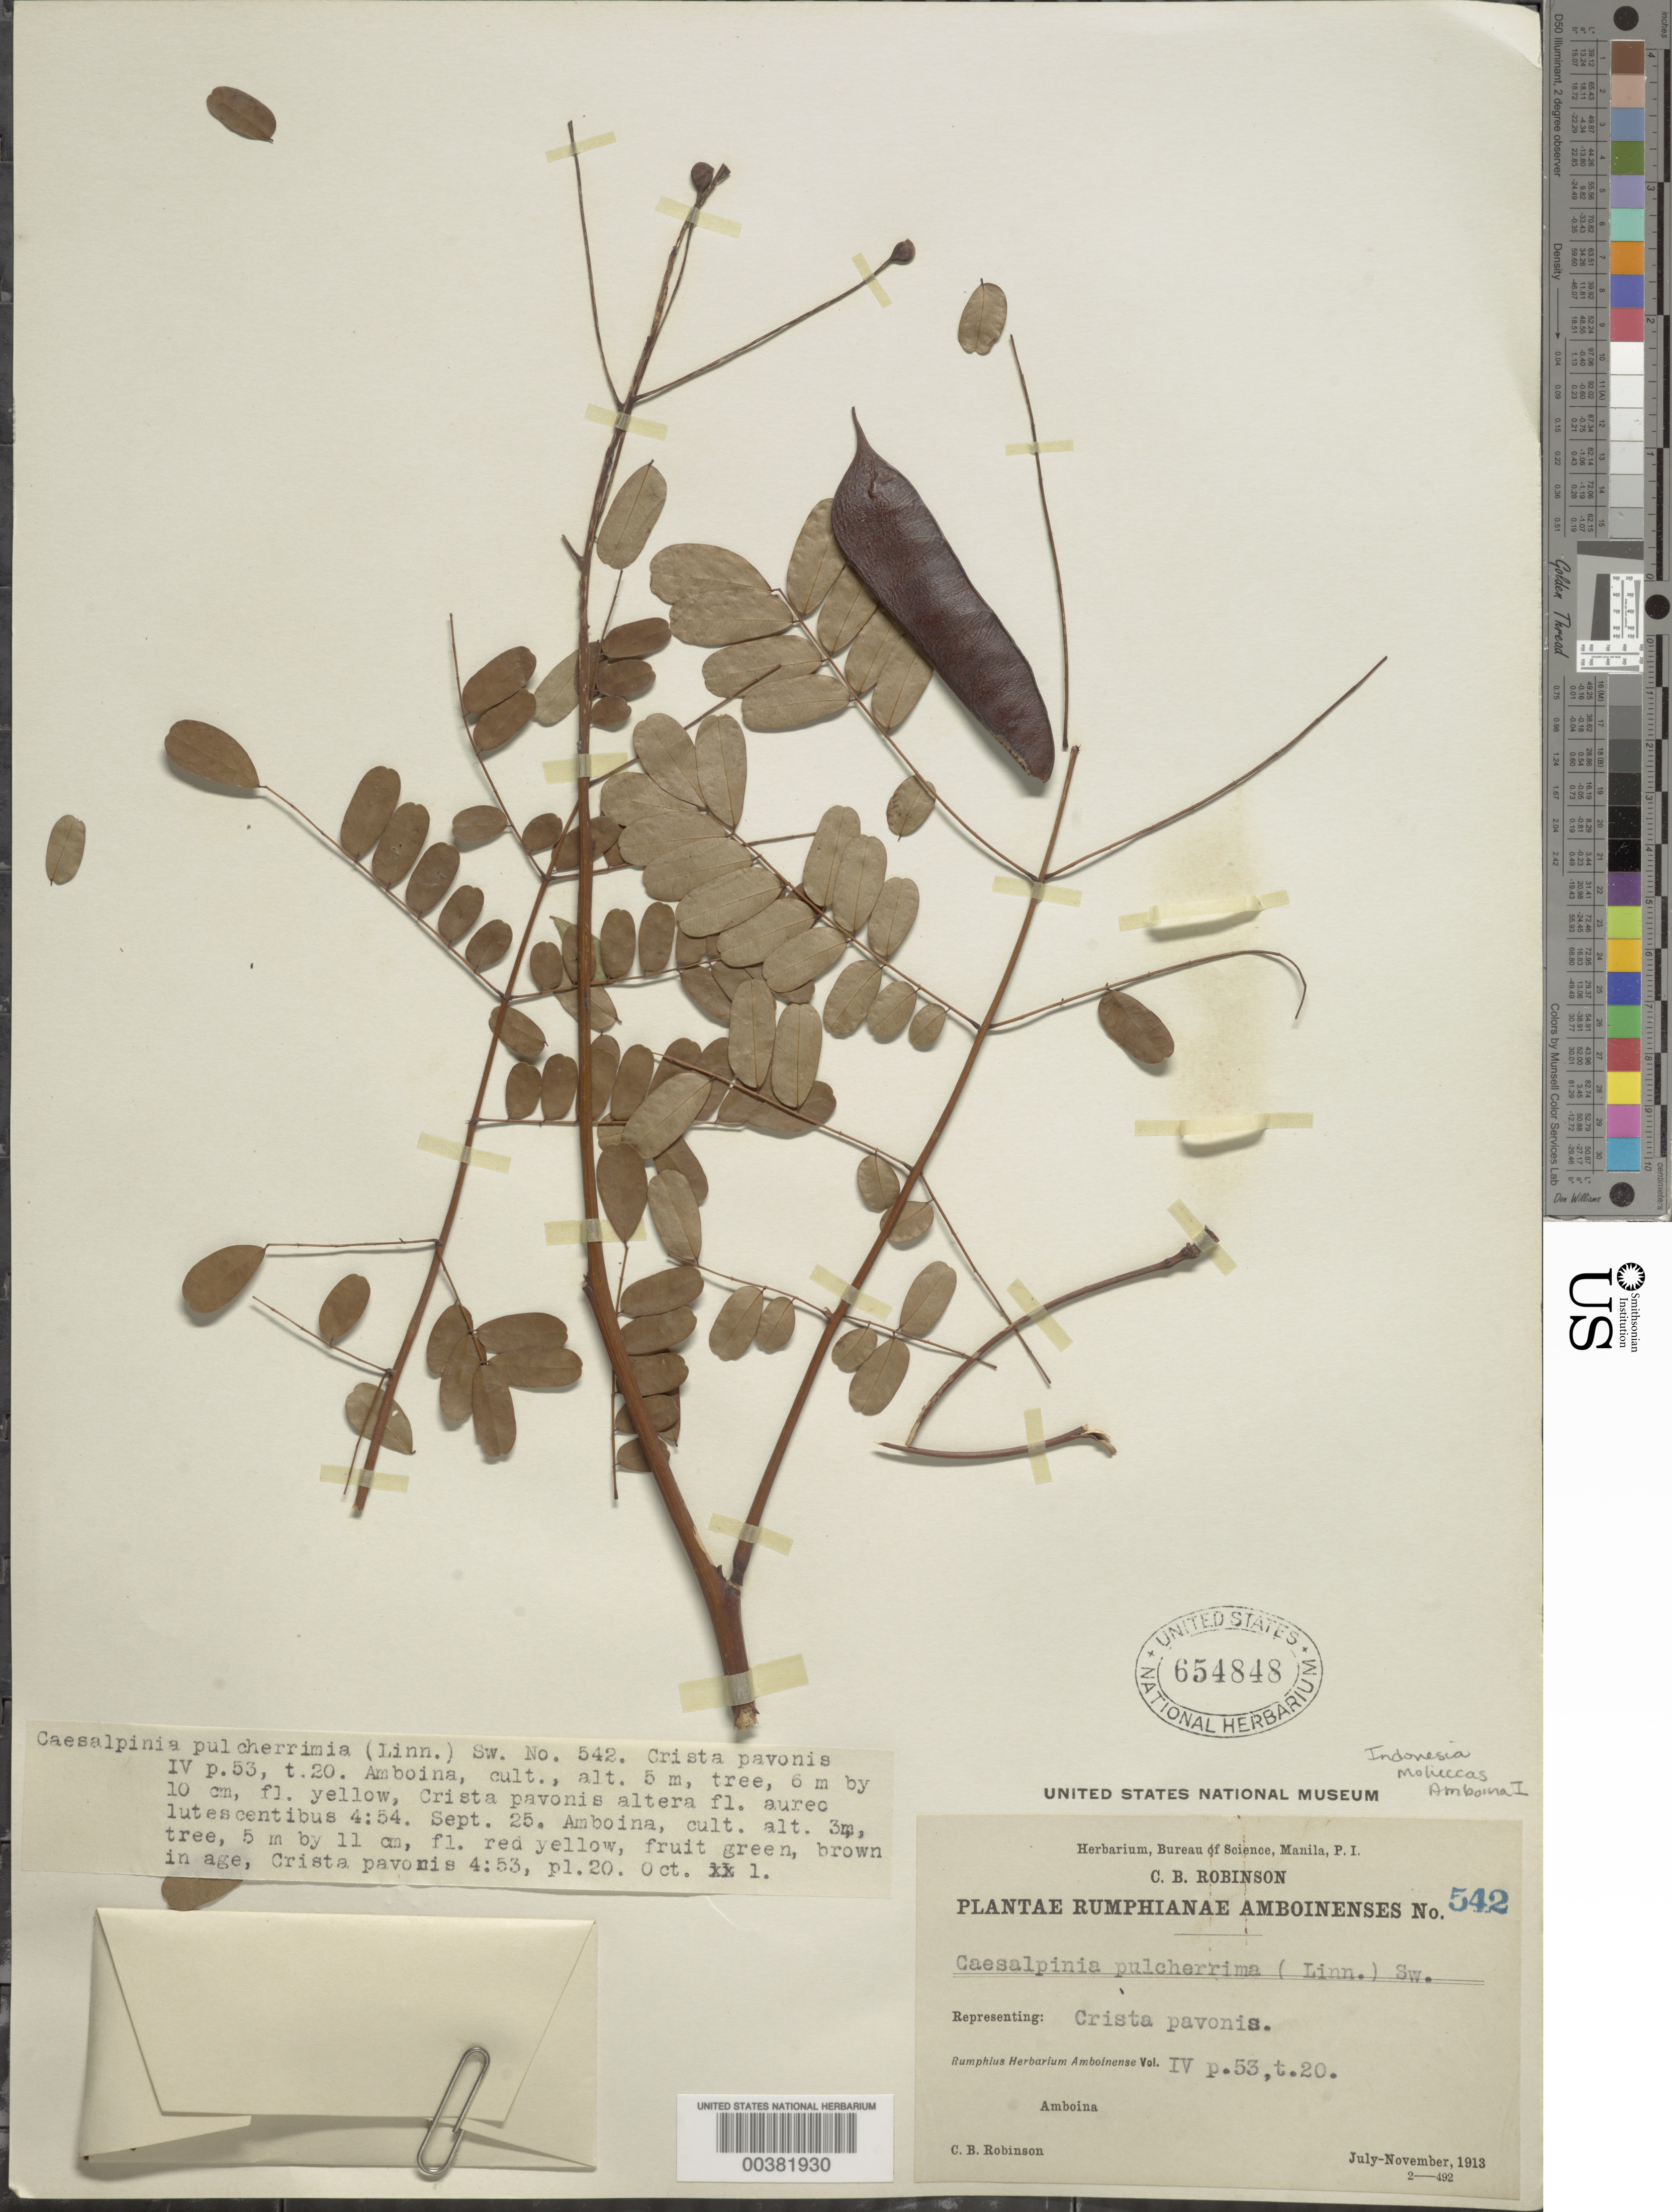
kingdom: Plantae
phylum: Tracheophyta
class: Magnoliopsida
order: Fabales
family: Fabaceae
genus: Caesalpinia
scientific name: Caesalpinia pulcherrima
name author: (L.) Sw.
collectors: C. Robinson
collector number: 542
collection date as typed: Jul 1913 to -- Nov 1913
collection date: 1913-07/1913-11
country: Indonesia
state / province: Maluku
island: Amboina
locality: Amboina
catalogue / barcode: US 654848